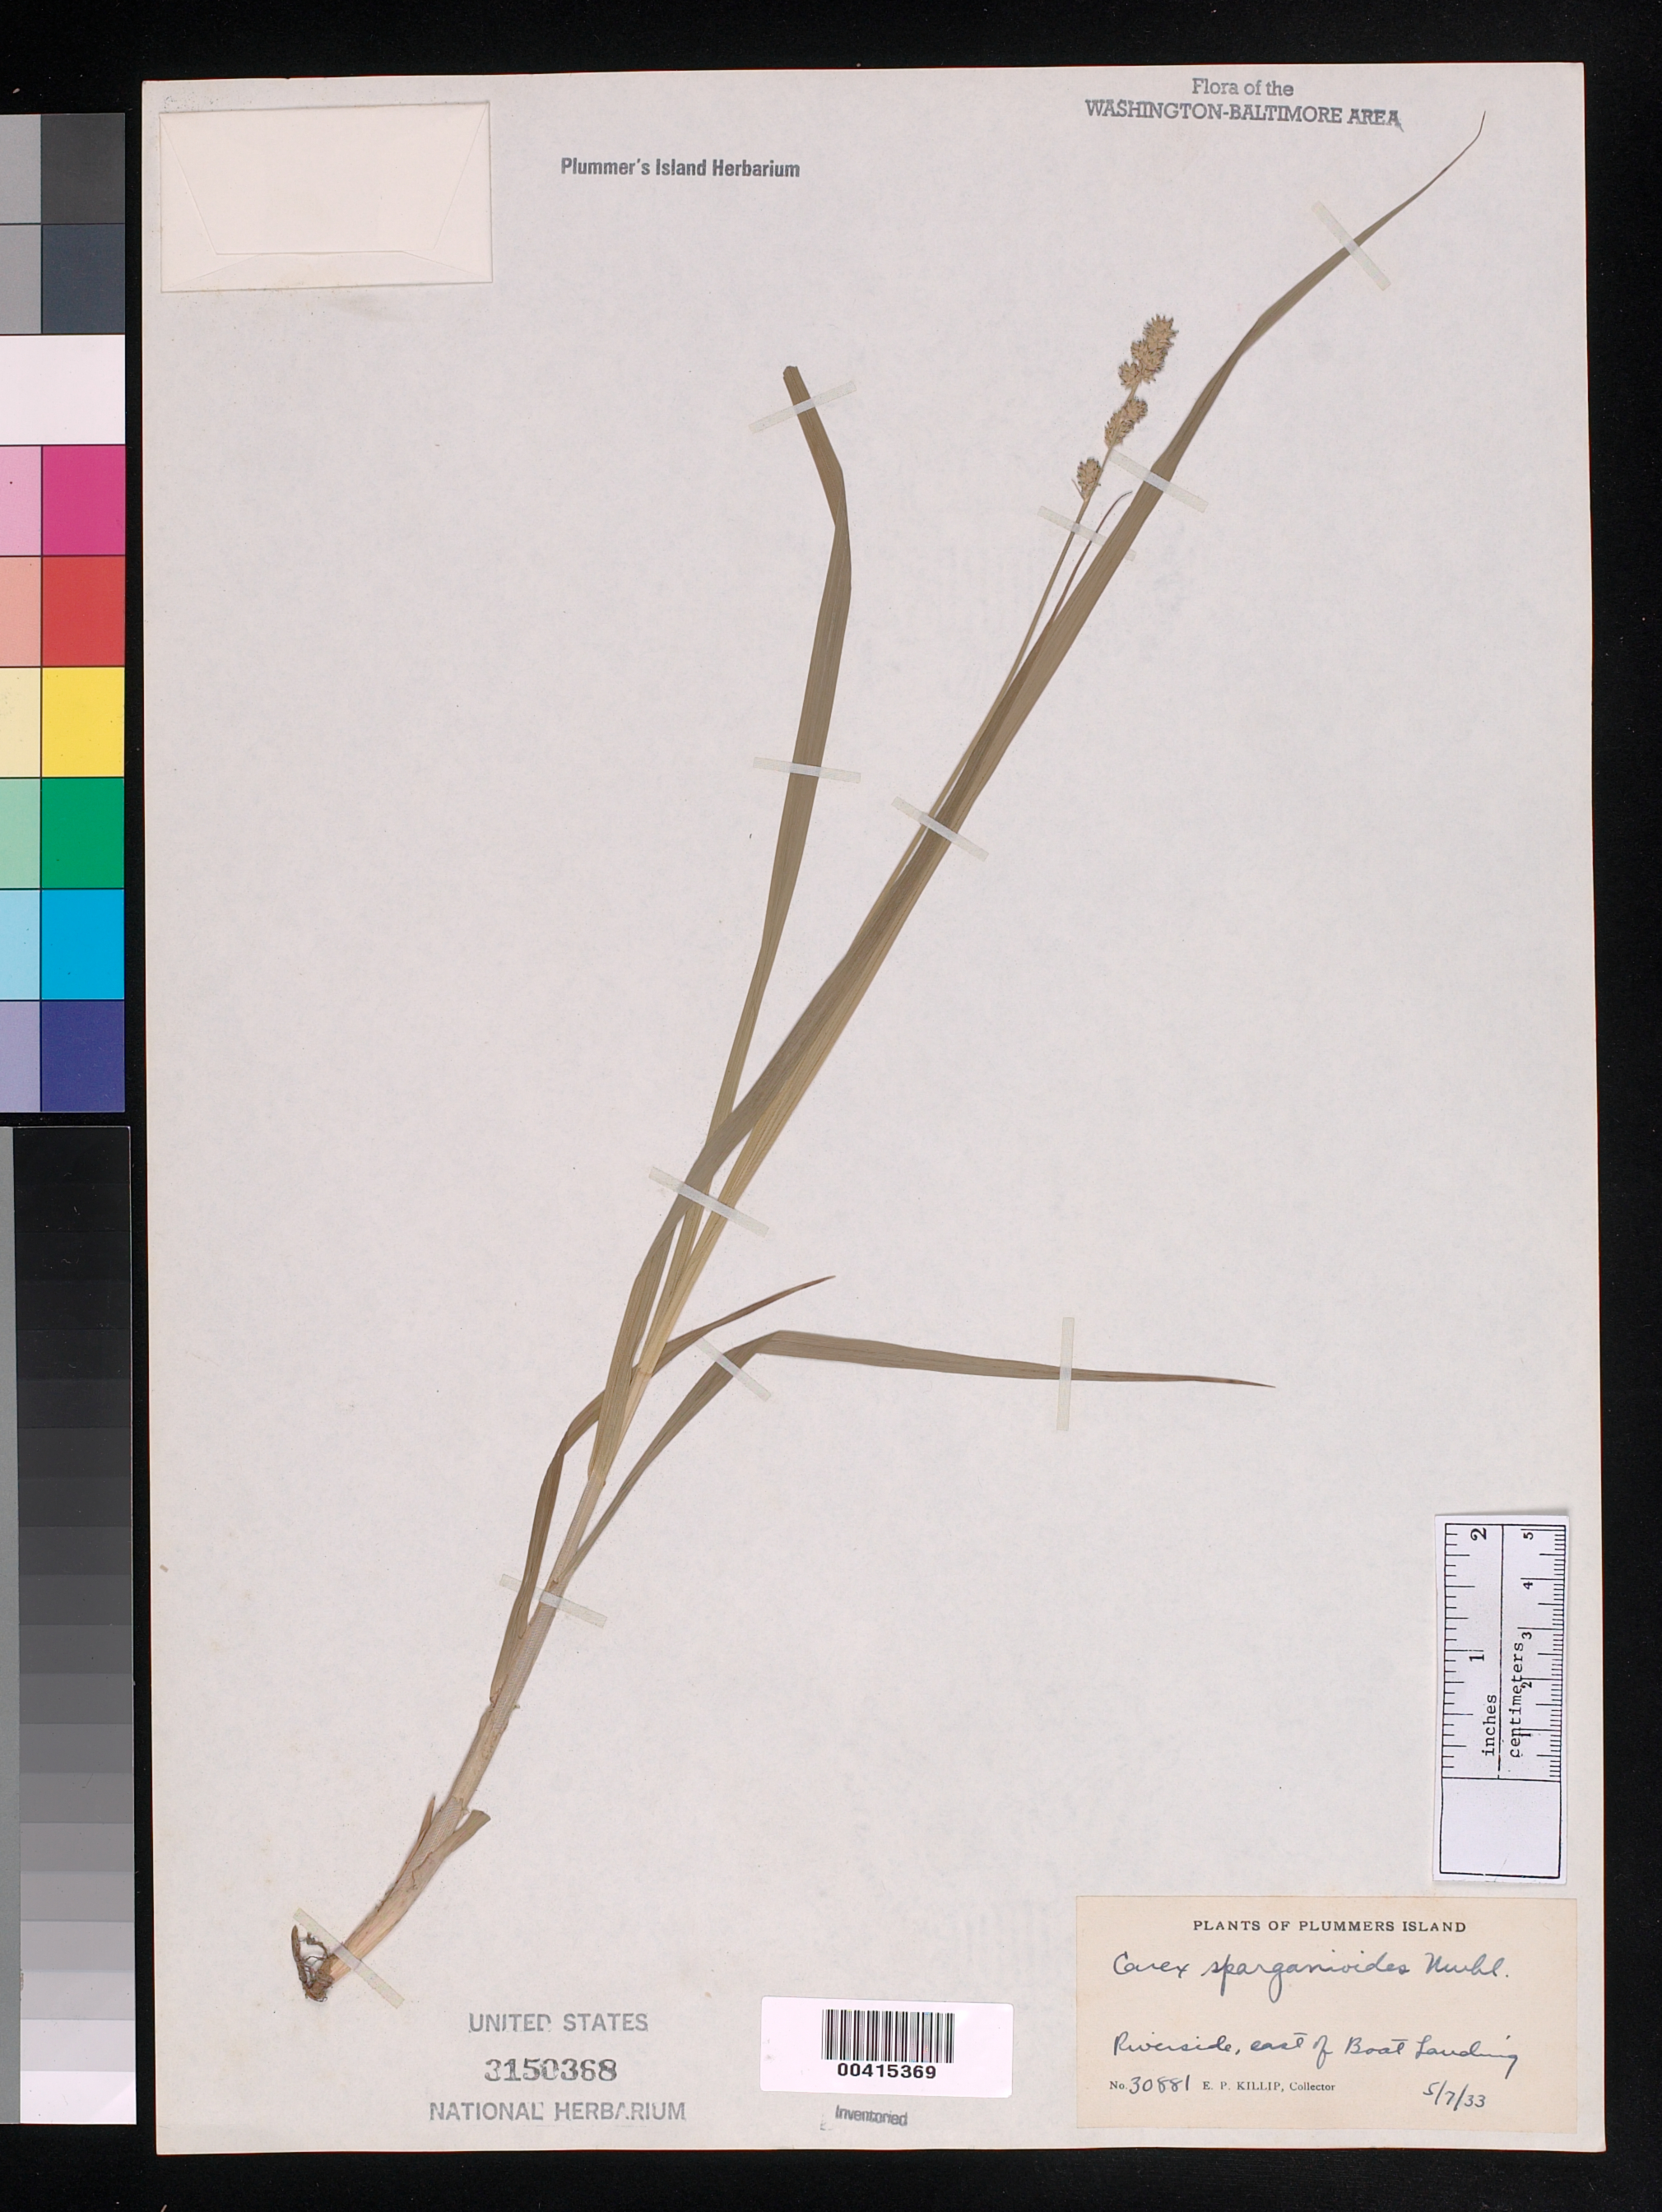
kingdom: Plantae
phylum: Tracheophyta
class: Liliopsida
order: Poales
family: Cyperaceae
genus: Carex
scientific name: Carex sparganioides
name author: Muhl. ex Willd.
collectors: E. P. Killip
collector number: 30881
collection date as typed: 07 May 1933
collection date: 1933-05-07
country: United States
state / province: Maryland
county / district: Montgomery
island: Plummers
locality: Plummer's Island; riverside, east of boat landing Plummers Island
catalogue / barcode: US 3150368